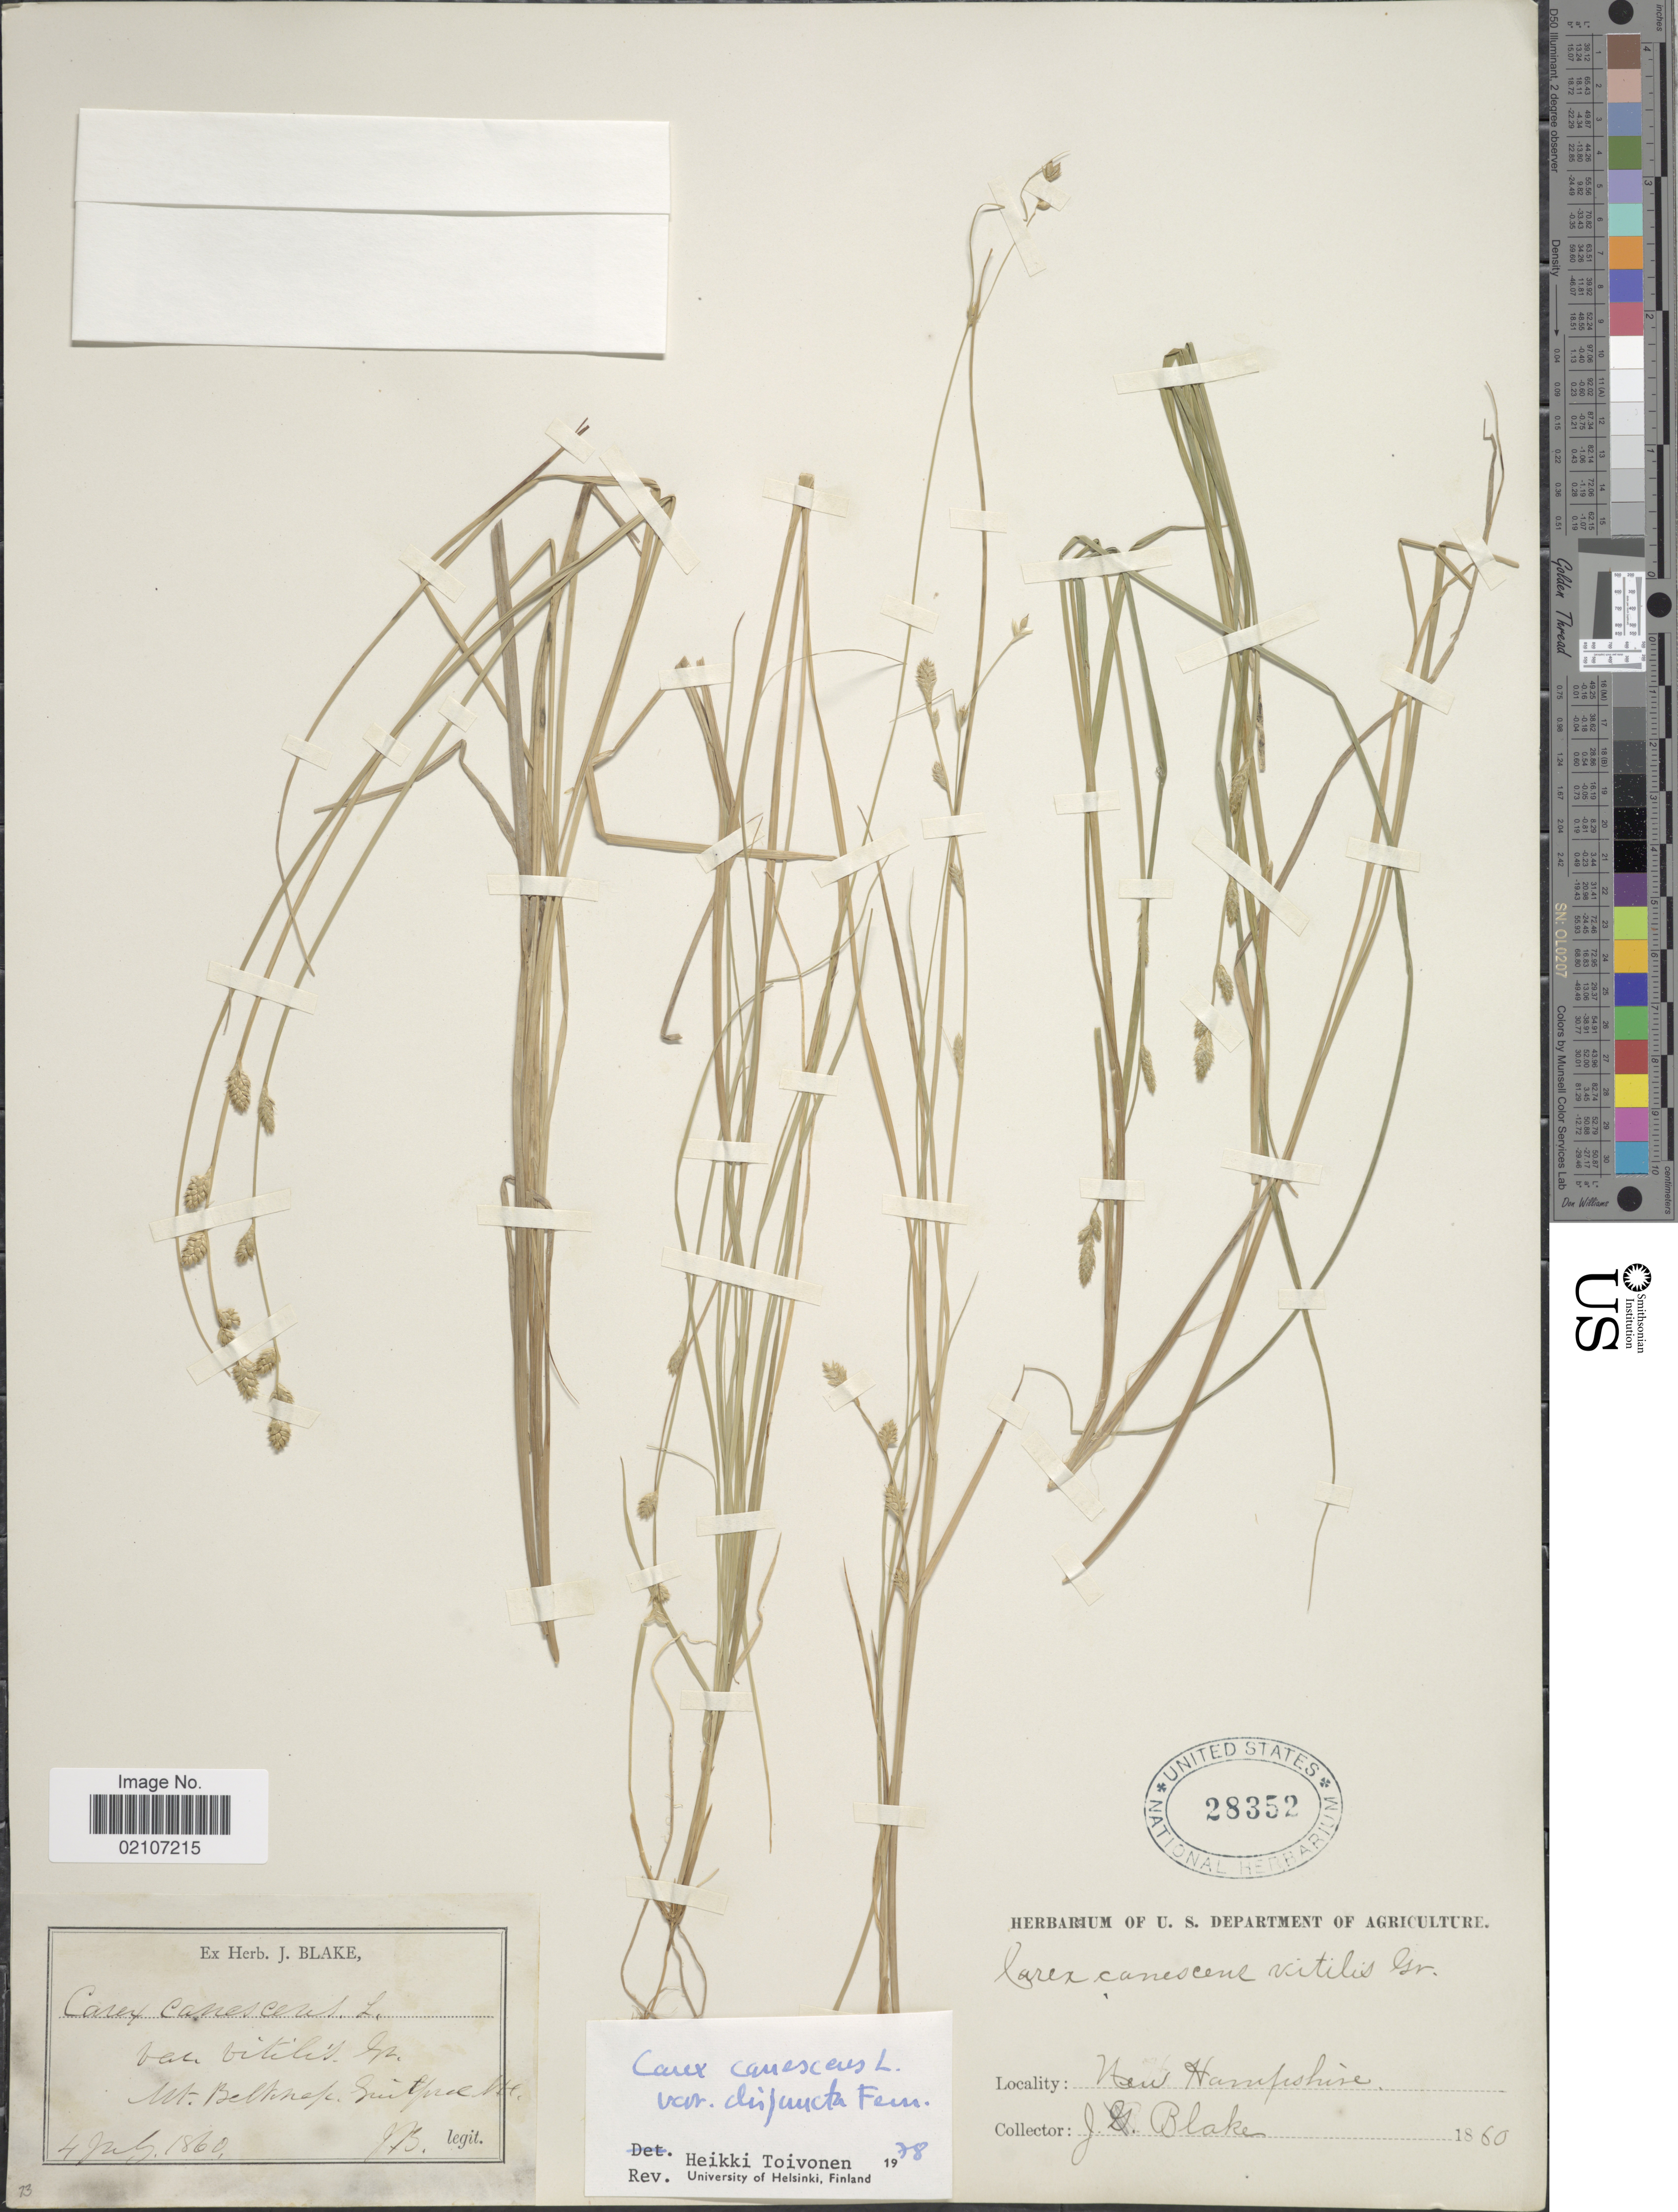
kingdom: Plantae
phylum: Tracheophyta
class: Liliopsida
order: Poales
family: Cyperaceae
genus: Carex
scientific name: Carex canescens var. disjuncta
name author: Fernald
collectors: J. Blake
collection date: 1860-07-04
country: United States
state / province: New Hampshire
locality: Mt. Belknap, Gilford N. H.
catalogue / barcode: US 28352